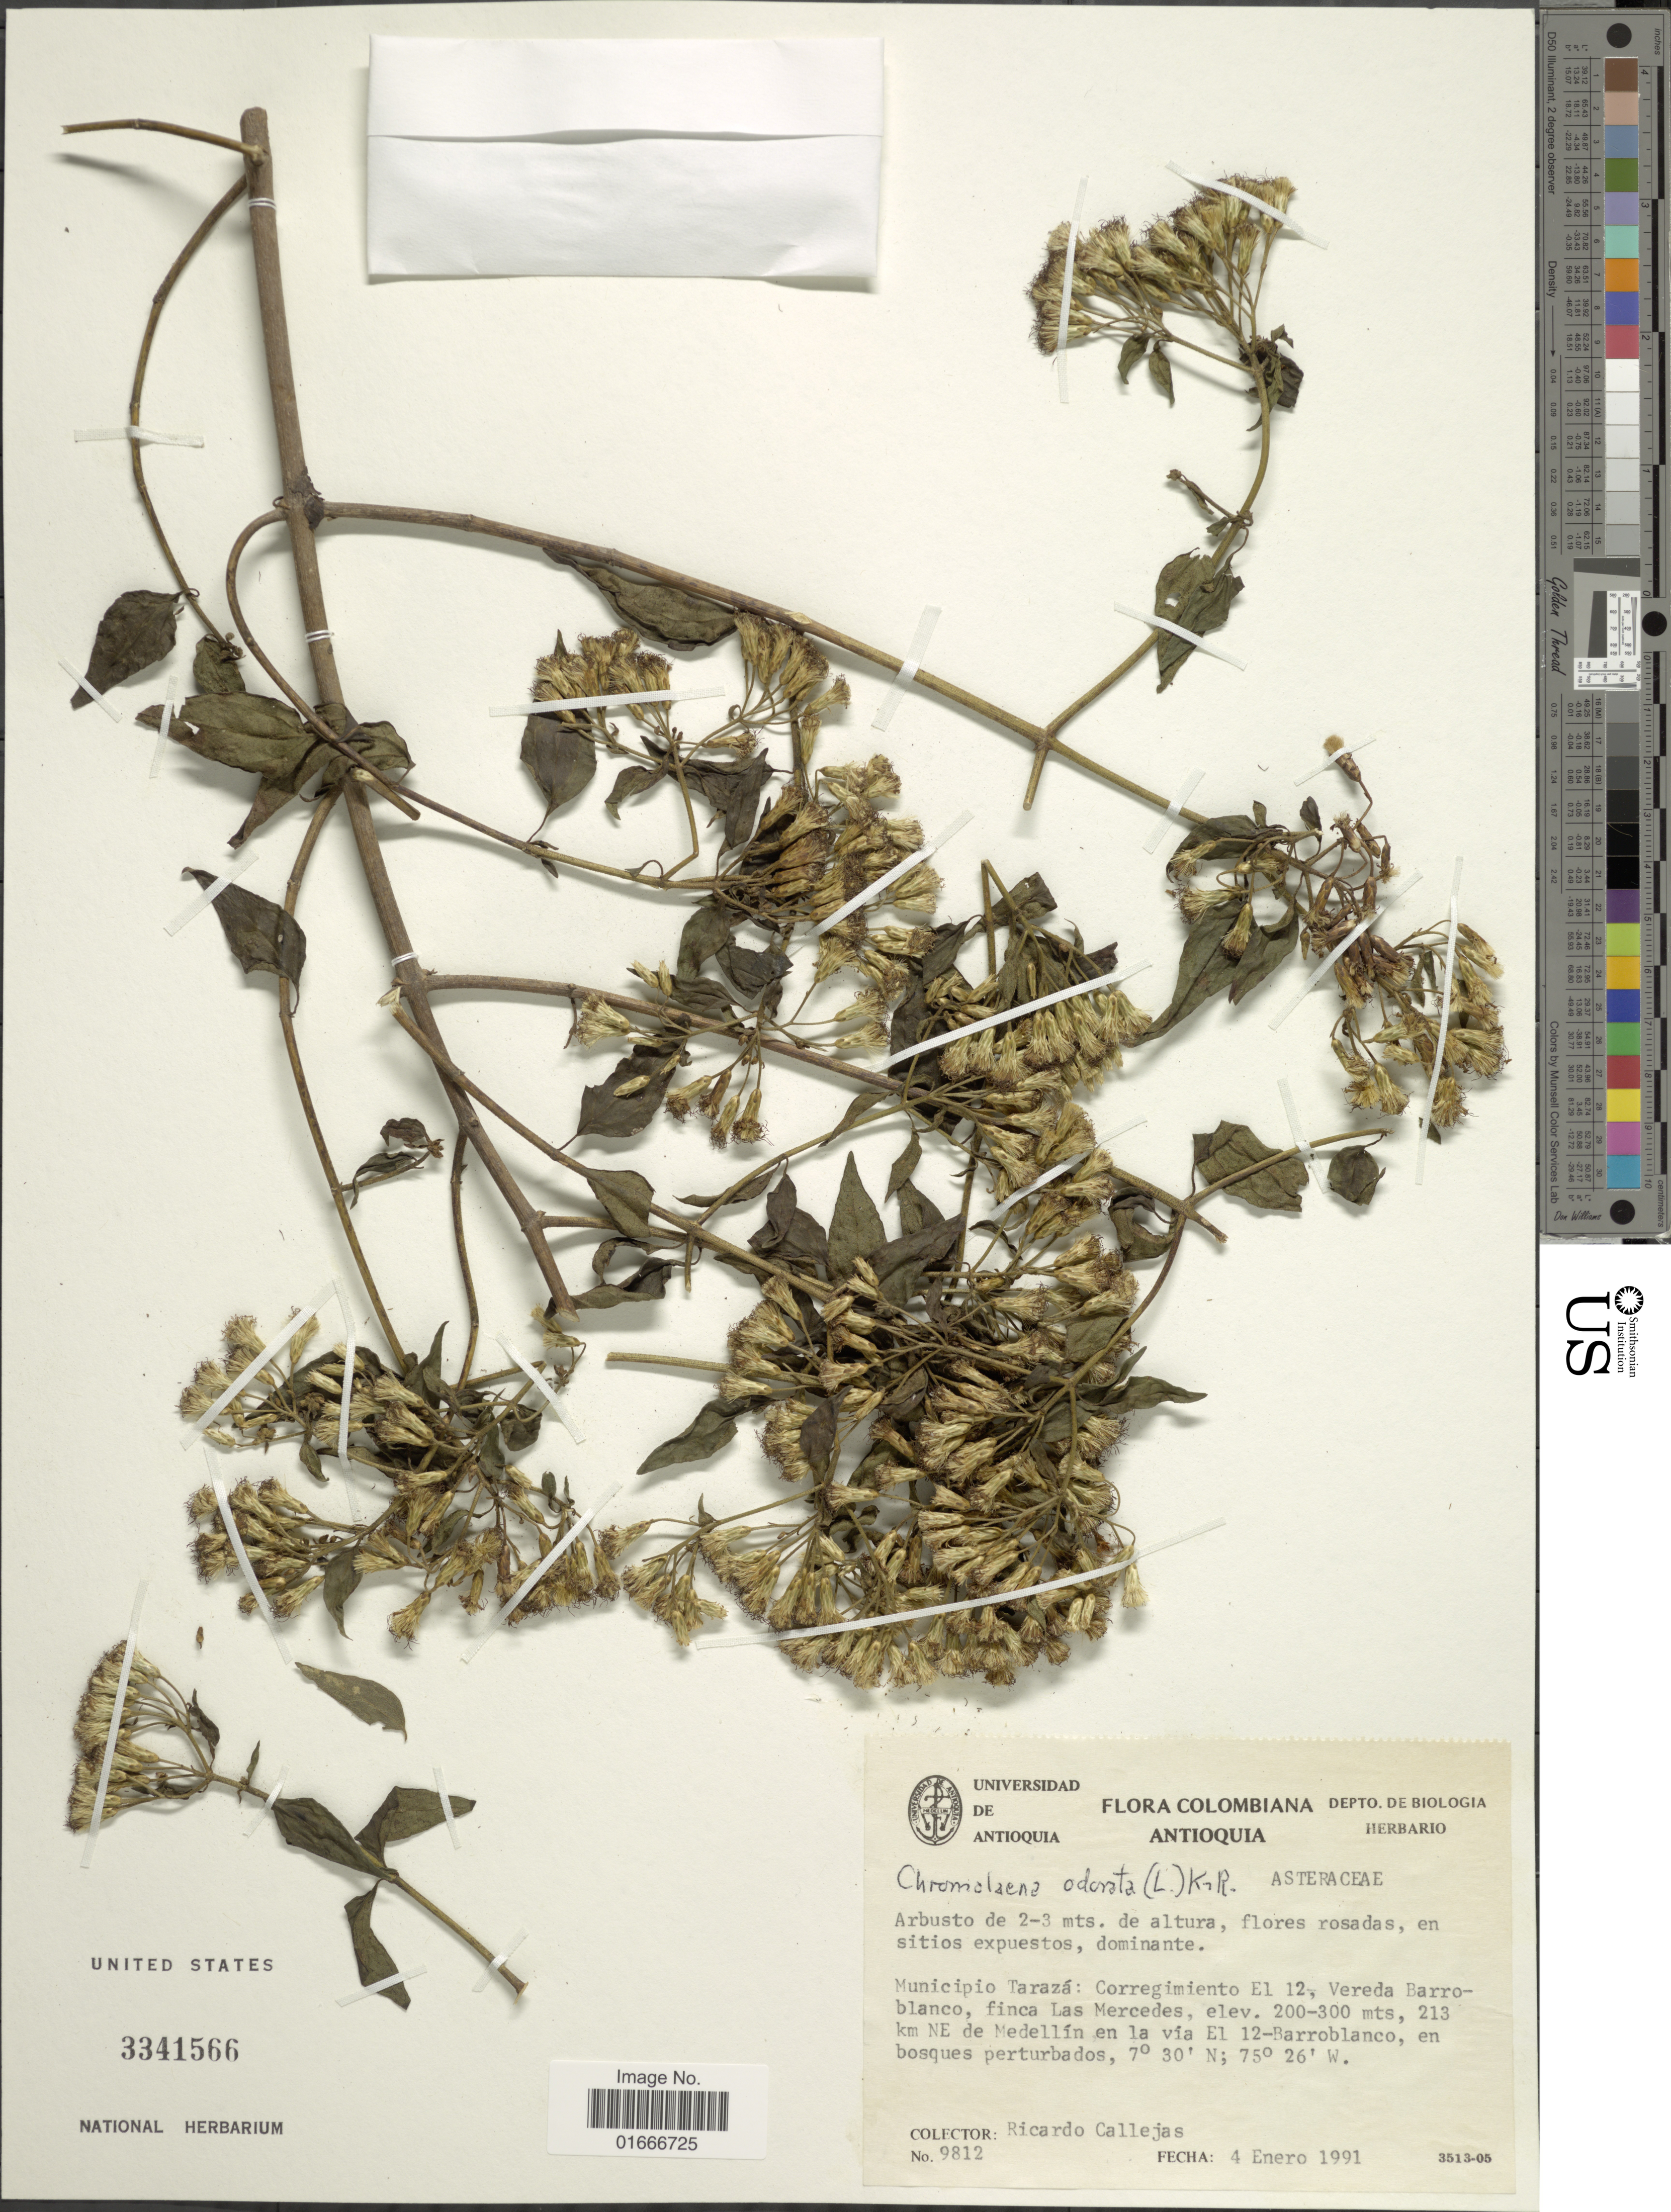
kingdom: Plantae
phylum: Tracheophyta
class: Magnoliopsida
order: Asterales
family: Asteraceae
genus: Chromolaena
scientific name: Chromolaena odorata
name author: (L.) R.M. King & H. Rob.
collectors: R. Callejas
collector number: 9812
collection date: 1991-01-04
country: Colombia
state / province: Antioquia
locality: Municipio Taraza, Corregimiento El 12, Vereda Barro-blanco, finca Las Mercedes, 213 km NE de Medellin en la via El 12-Barroblanco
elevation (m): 200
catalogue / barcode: US 3341566